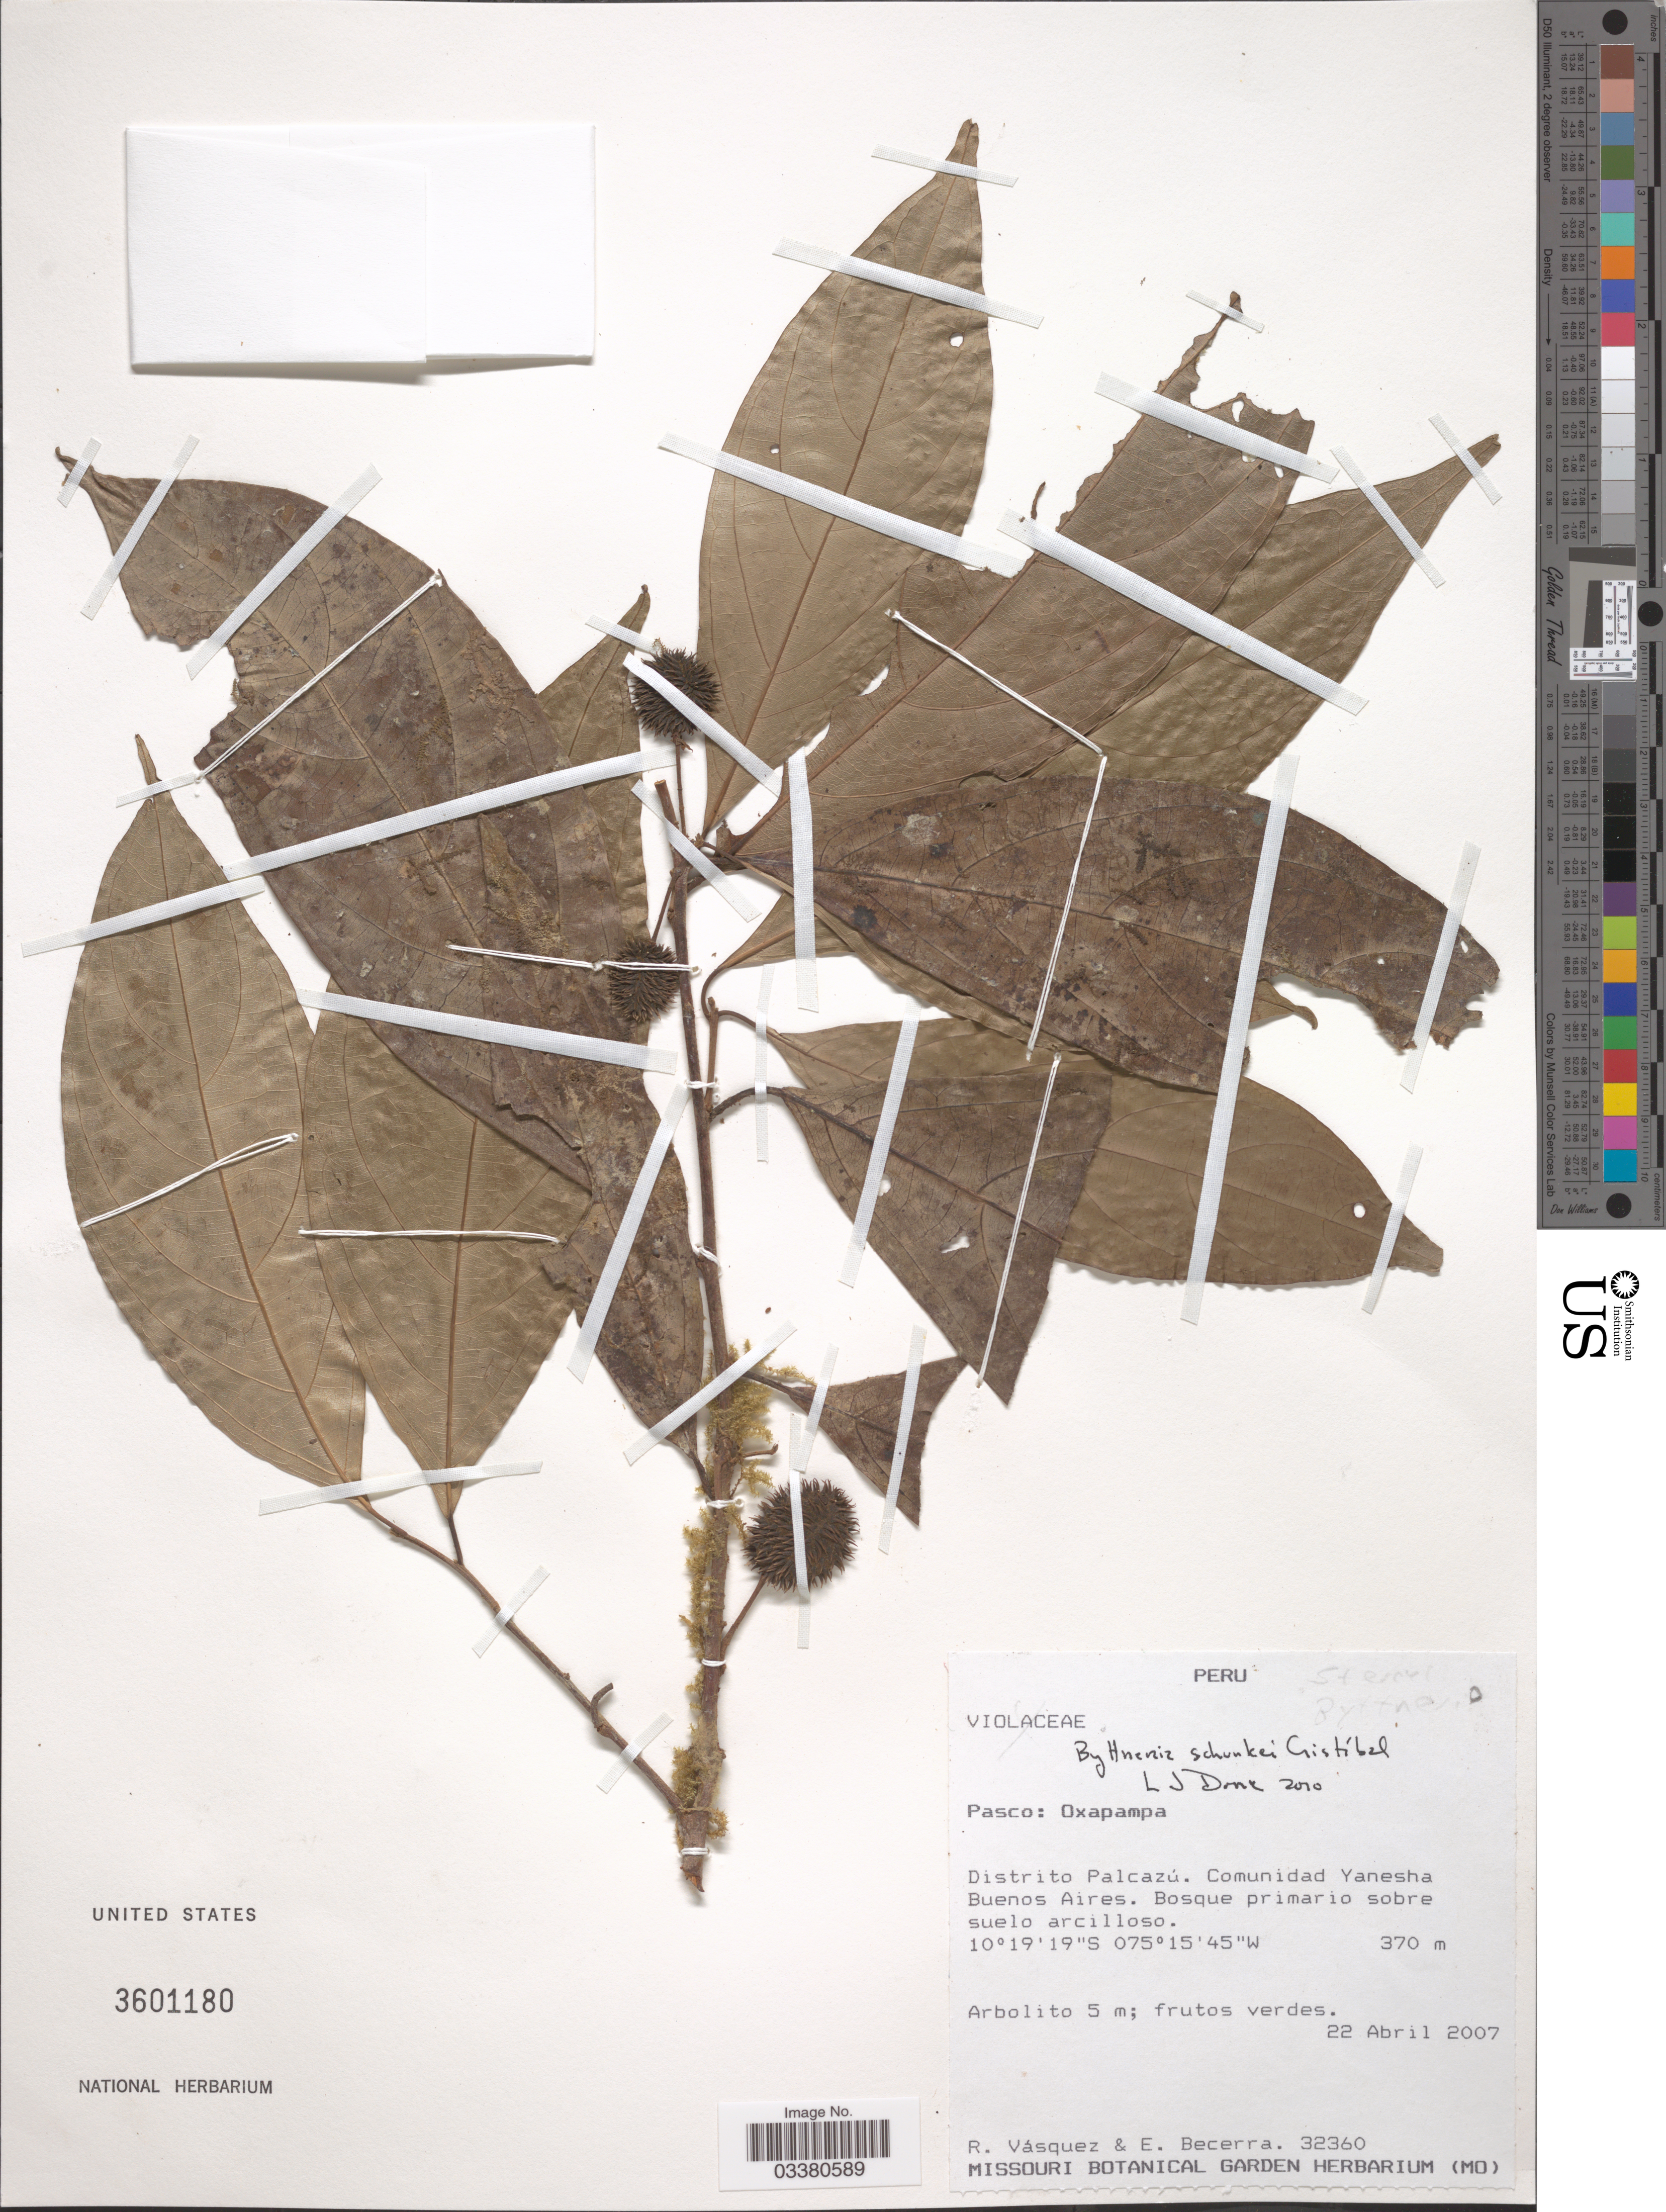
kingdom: Plantae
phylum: Tracheophyta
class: Magnoliopsida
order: Malvales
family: Malvaceae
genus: Byttneria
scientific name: Byttneria schunkei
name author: Cristóbal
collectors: R. Vásquez & E. Becerra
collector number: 32360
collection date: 2007-04-22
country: Peru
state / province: Pasco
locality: Oxapampa. Distrito Palcazú. Comunidad Yanesha Buenos Aires.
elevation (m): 370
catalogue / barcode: US 3601180